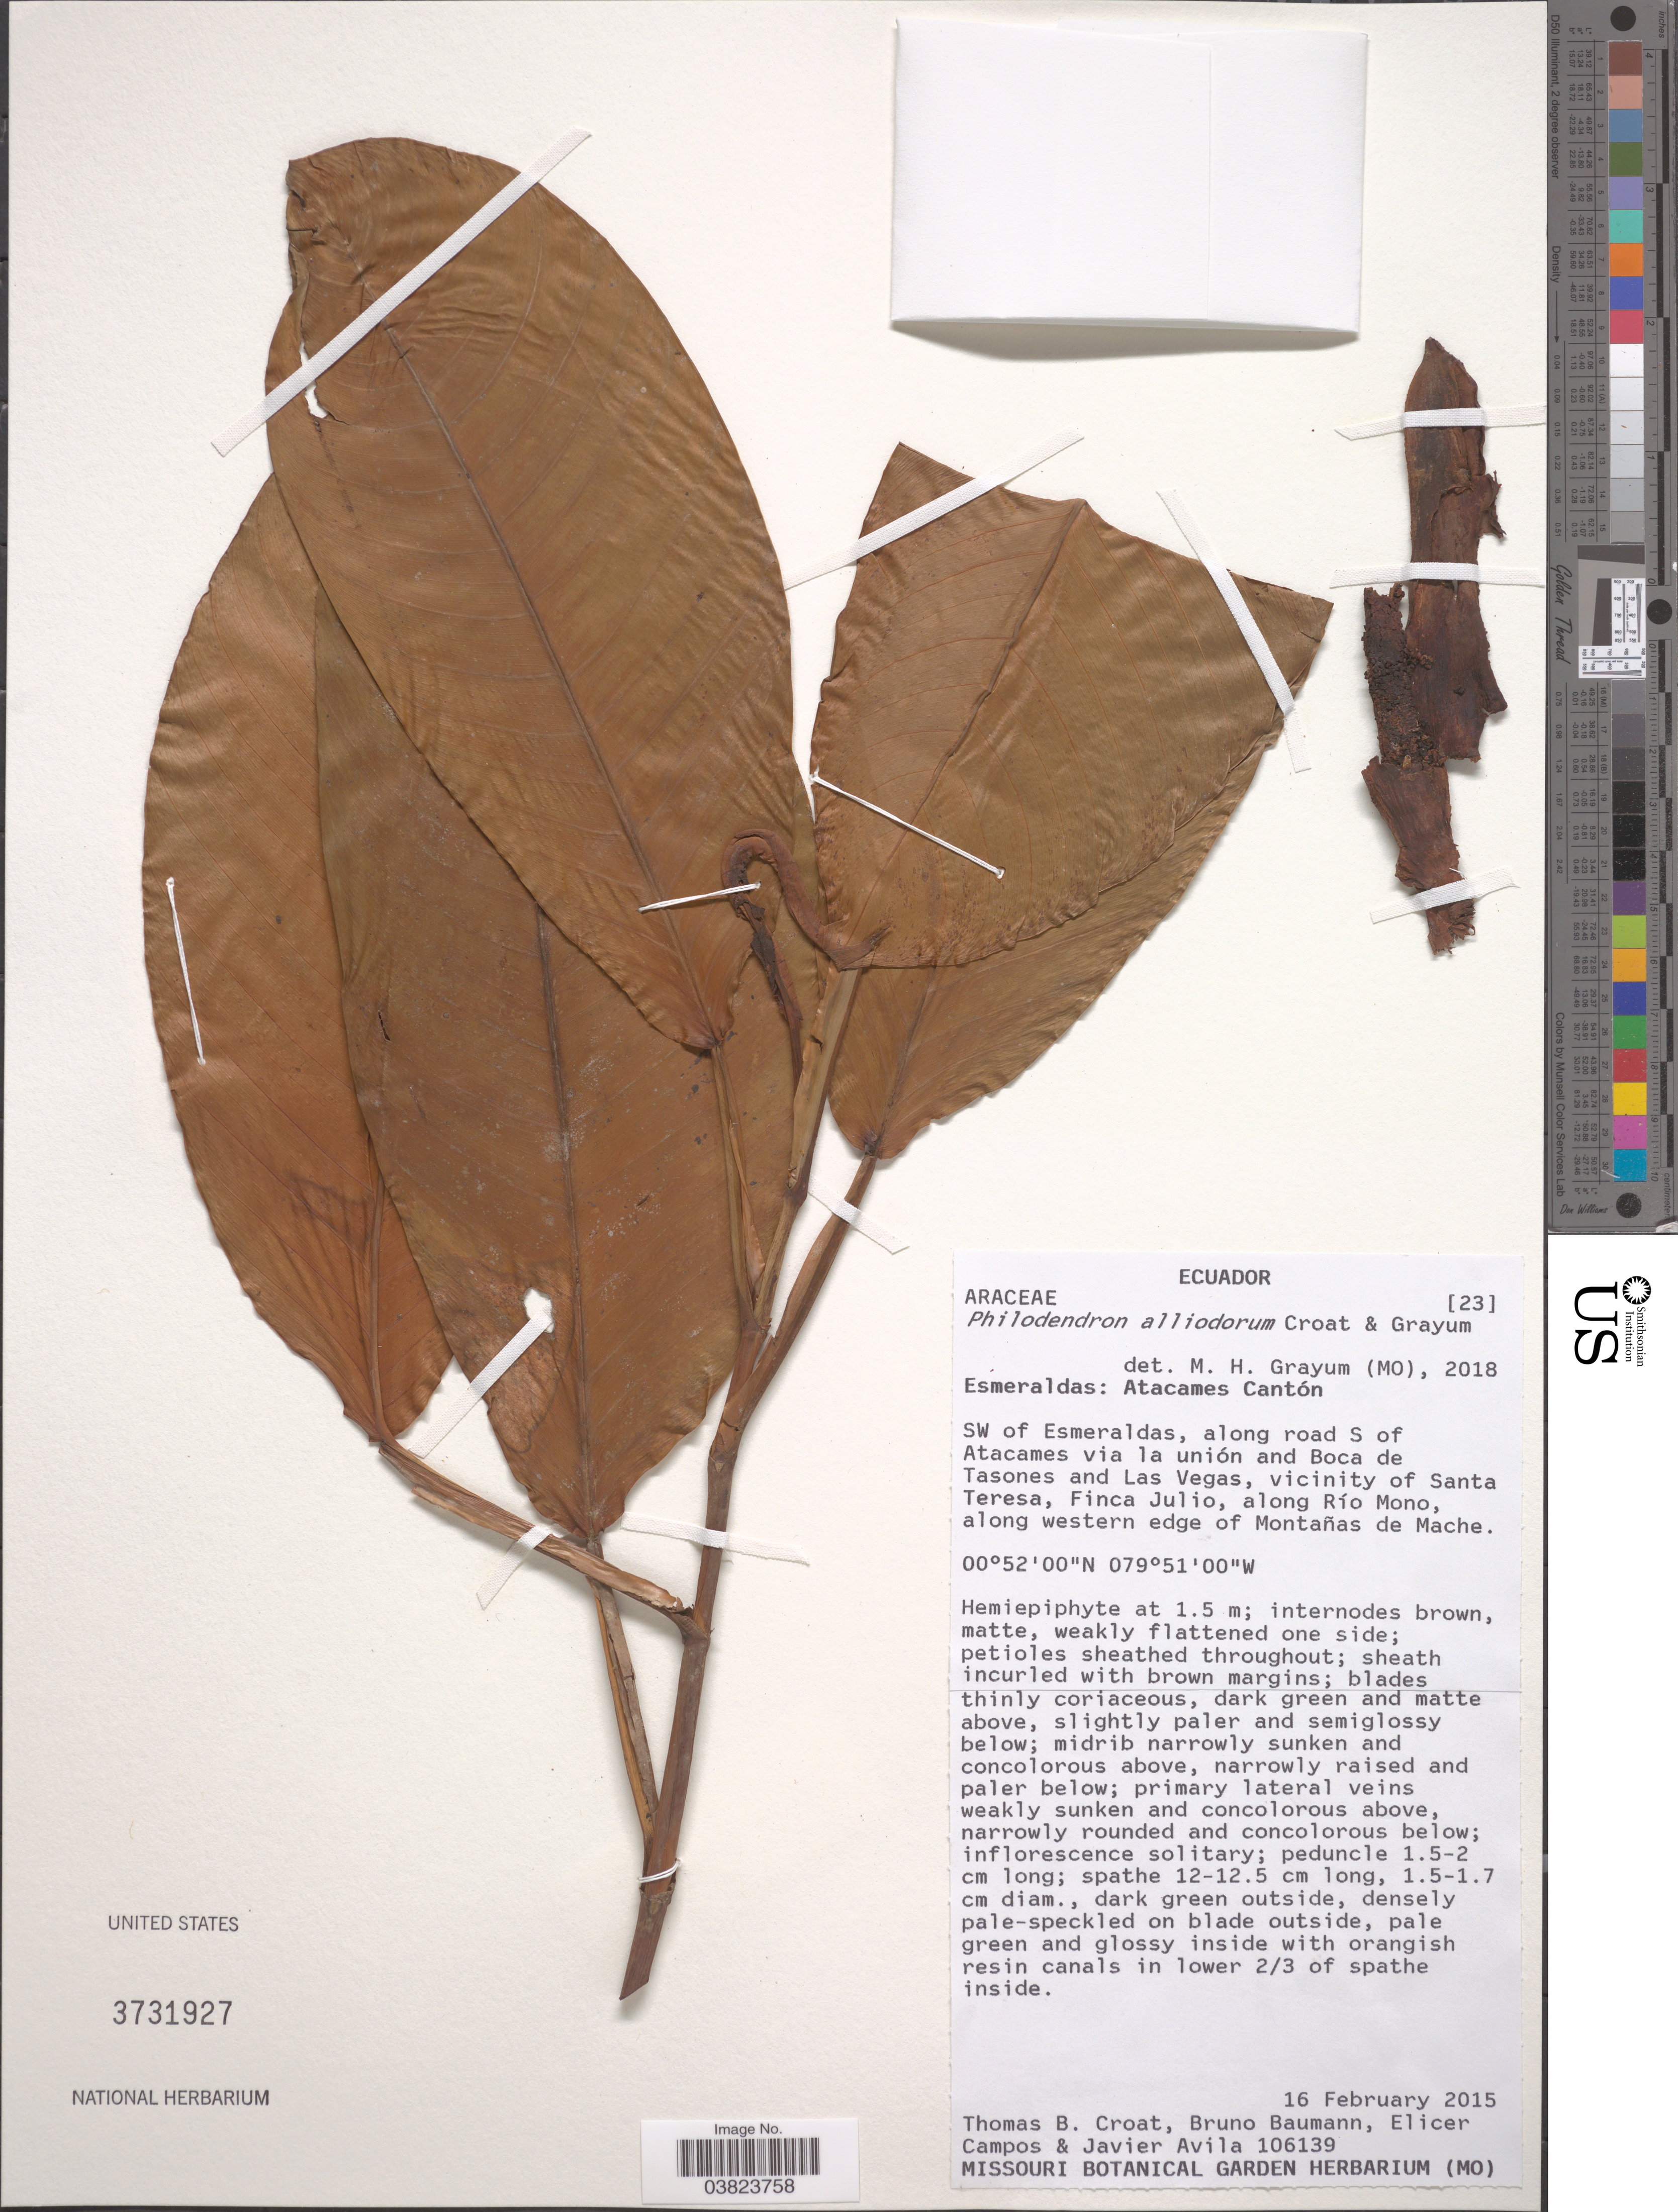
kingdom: Plantae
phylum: Tracheophyta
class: Liliopsida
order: Alismatales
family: Araceae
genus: Philodendron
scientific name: Philodendron alliodorum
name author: Croat & Grayum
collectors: T. B. Croat, B. Baumann, E. Campos & J. Avila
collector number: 106139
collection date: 2015-02-16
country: Ecuador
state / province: Esmeraldas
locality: Atacames Cantón. SW of Esmeraldas, along road S of Atacames via la unión and Boca de Tasones and Las Vegas, vicinity of Santa Teresa, Finca Julio, along Río Mono, along western edge of Montañas de Mache.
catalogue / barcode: US 3731927